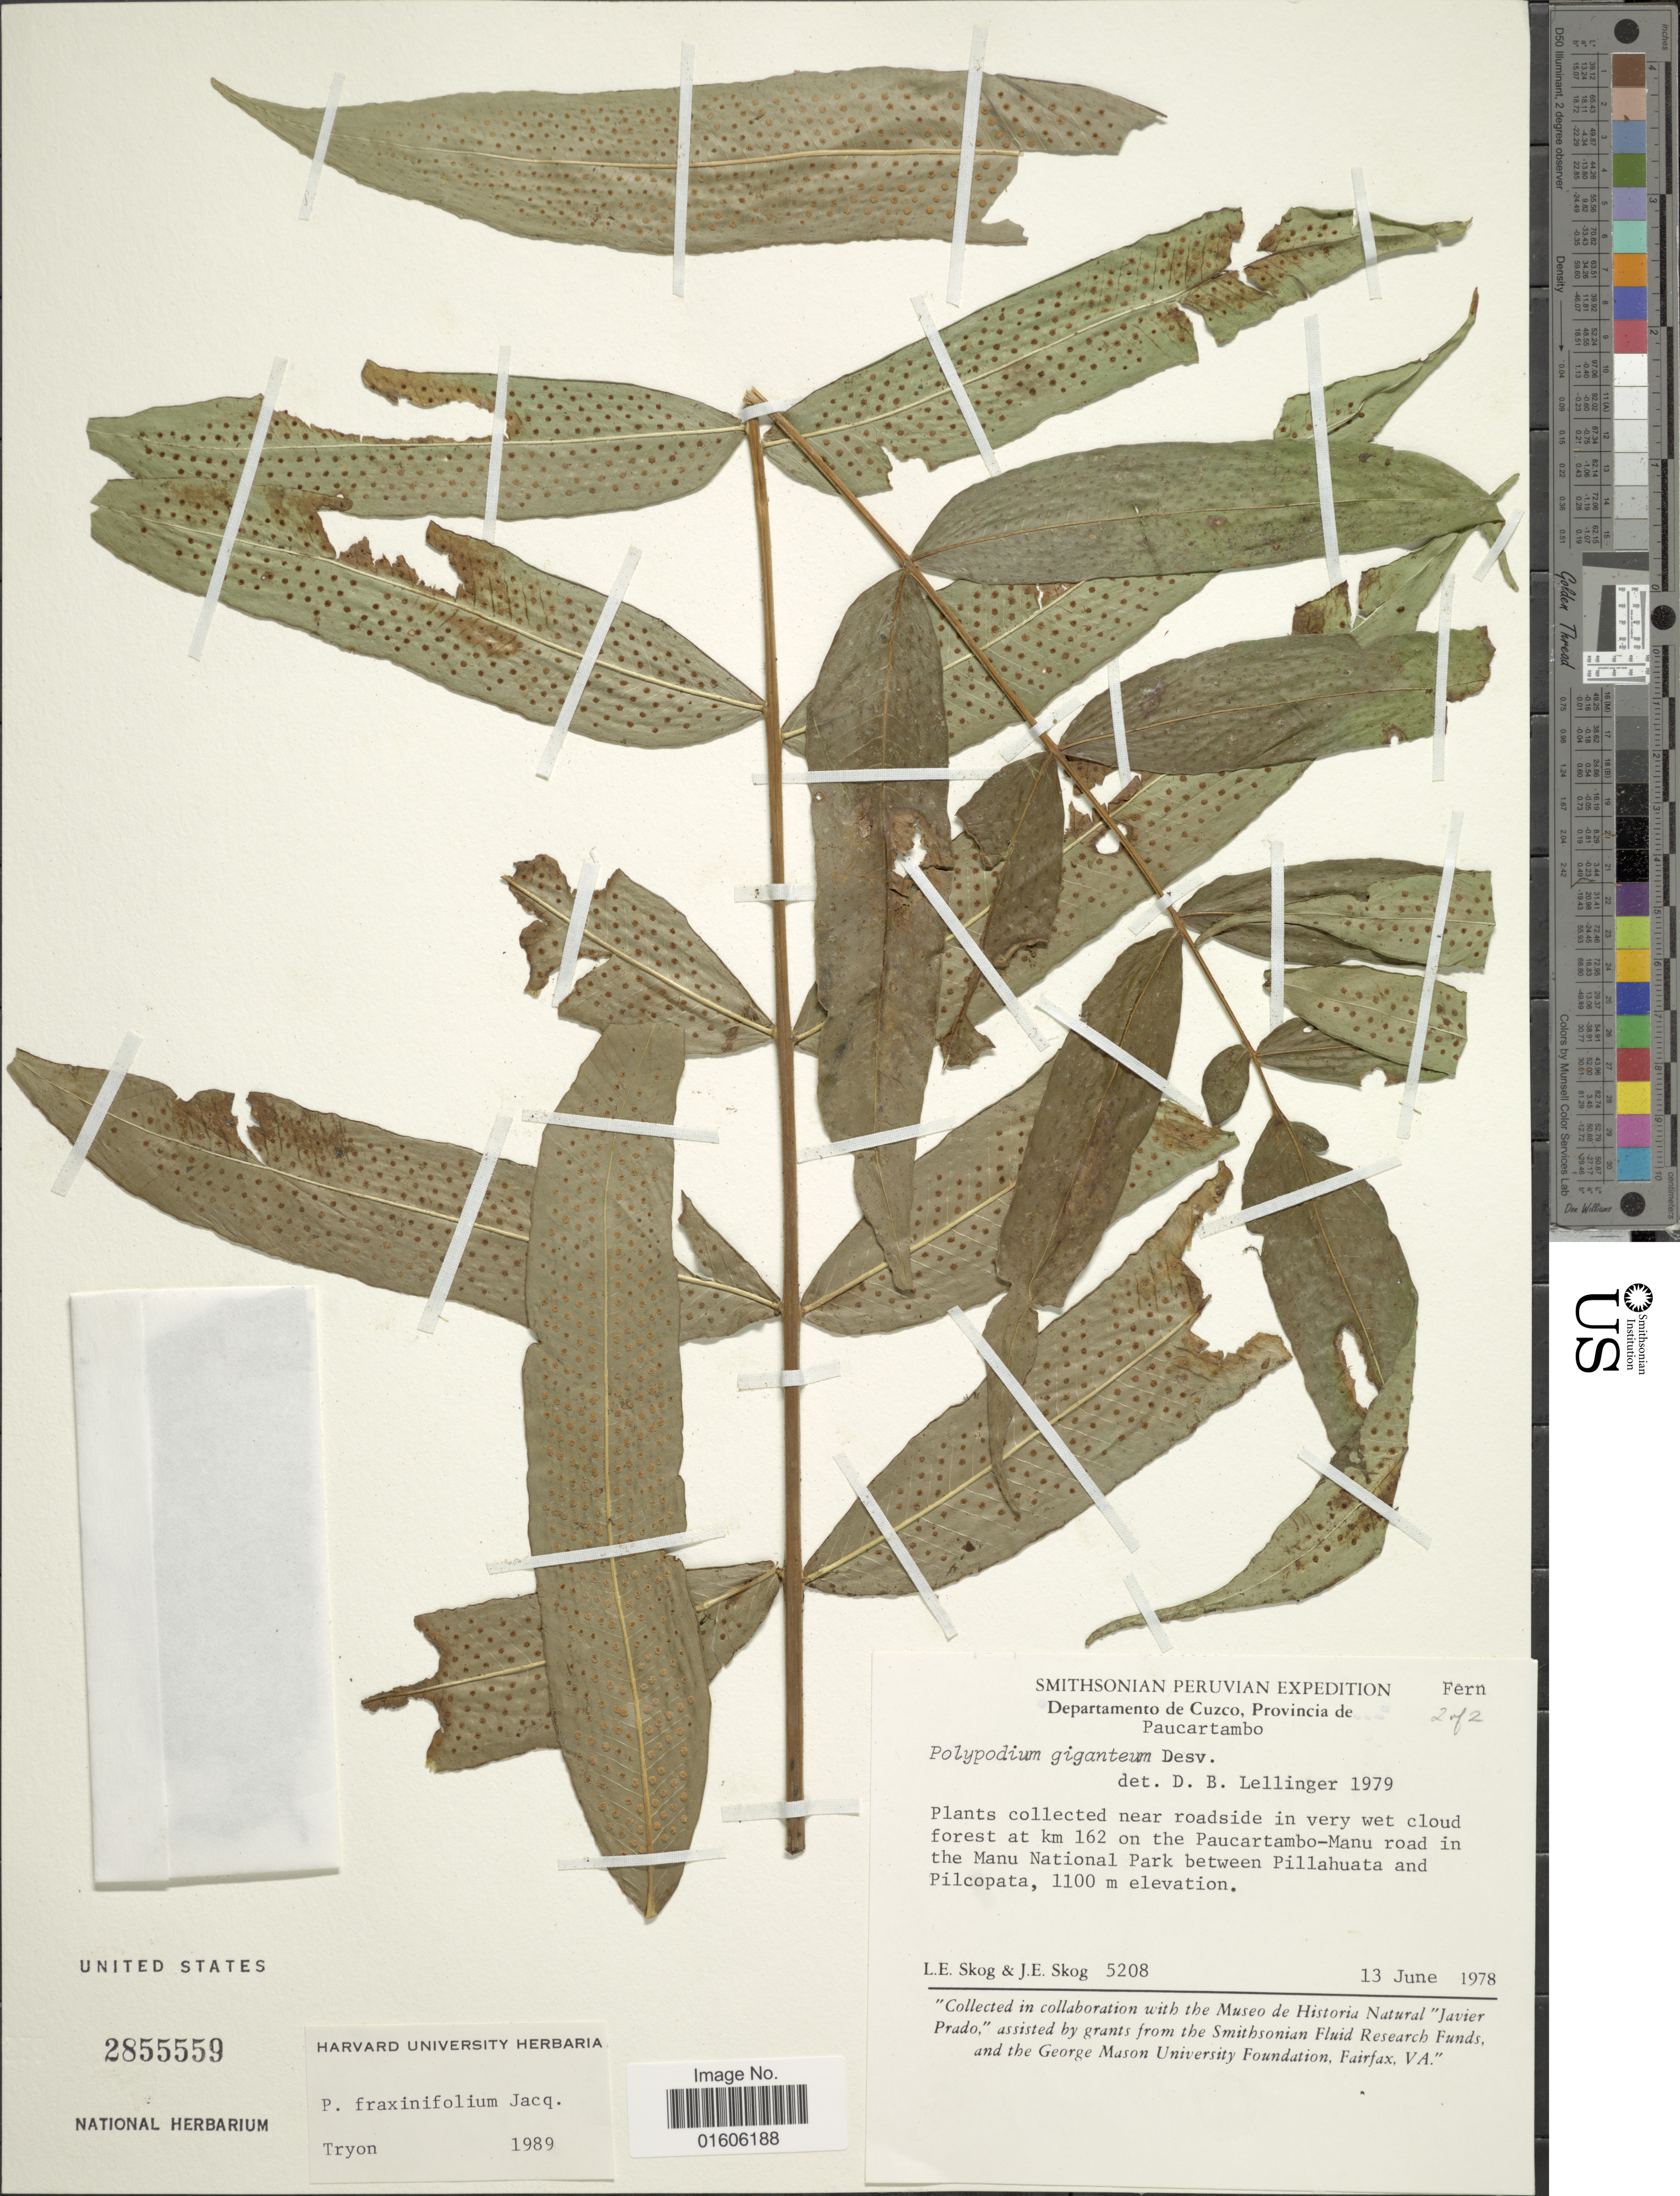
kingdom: Plantae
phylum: Tracheophyta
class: Polypodiopsida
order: Polypodiales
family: Polypodiaceae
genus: Serpocaulon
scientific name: Serpocaulon fraxinifolium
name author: (Jacq.) A.R. Sm.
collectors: L. E. Skog & J. E. Skog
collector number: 5208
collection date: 1978-06-13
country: Peru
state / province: Cusco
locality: Departamento de Cuzco, Provincia de Paucartambo. Plants collected near roadside in very wet cloud forest at km 162 on the Paucartambo-Manu road in the Manu National Park between Pillahuata and Pilcopata.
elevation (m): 1100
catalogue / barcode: US 2855559